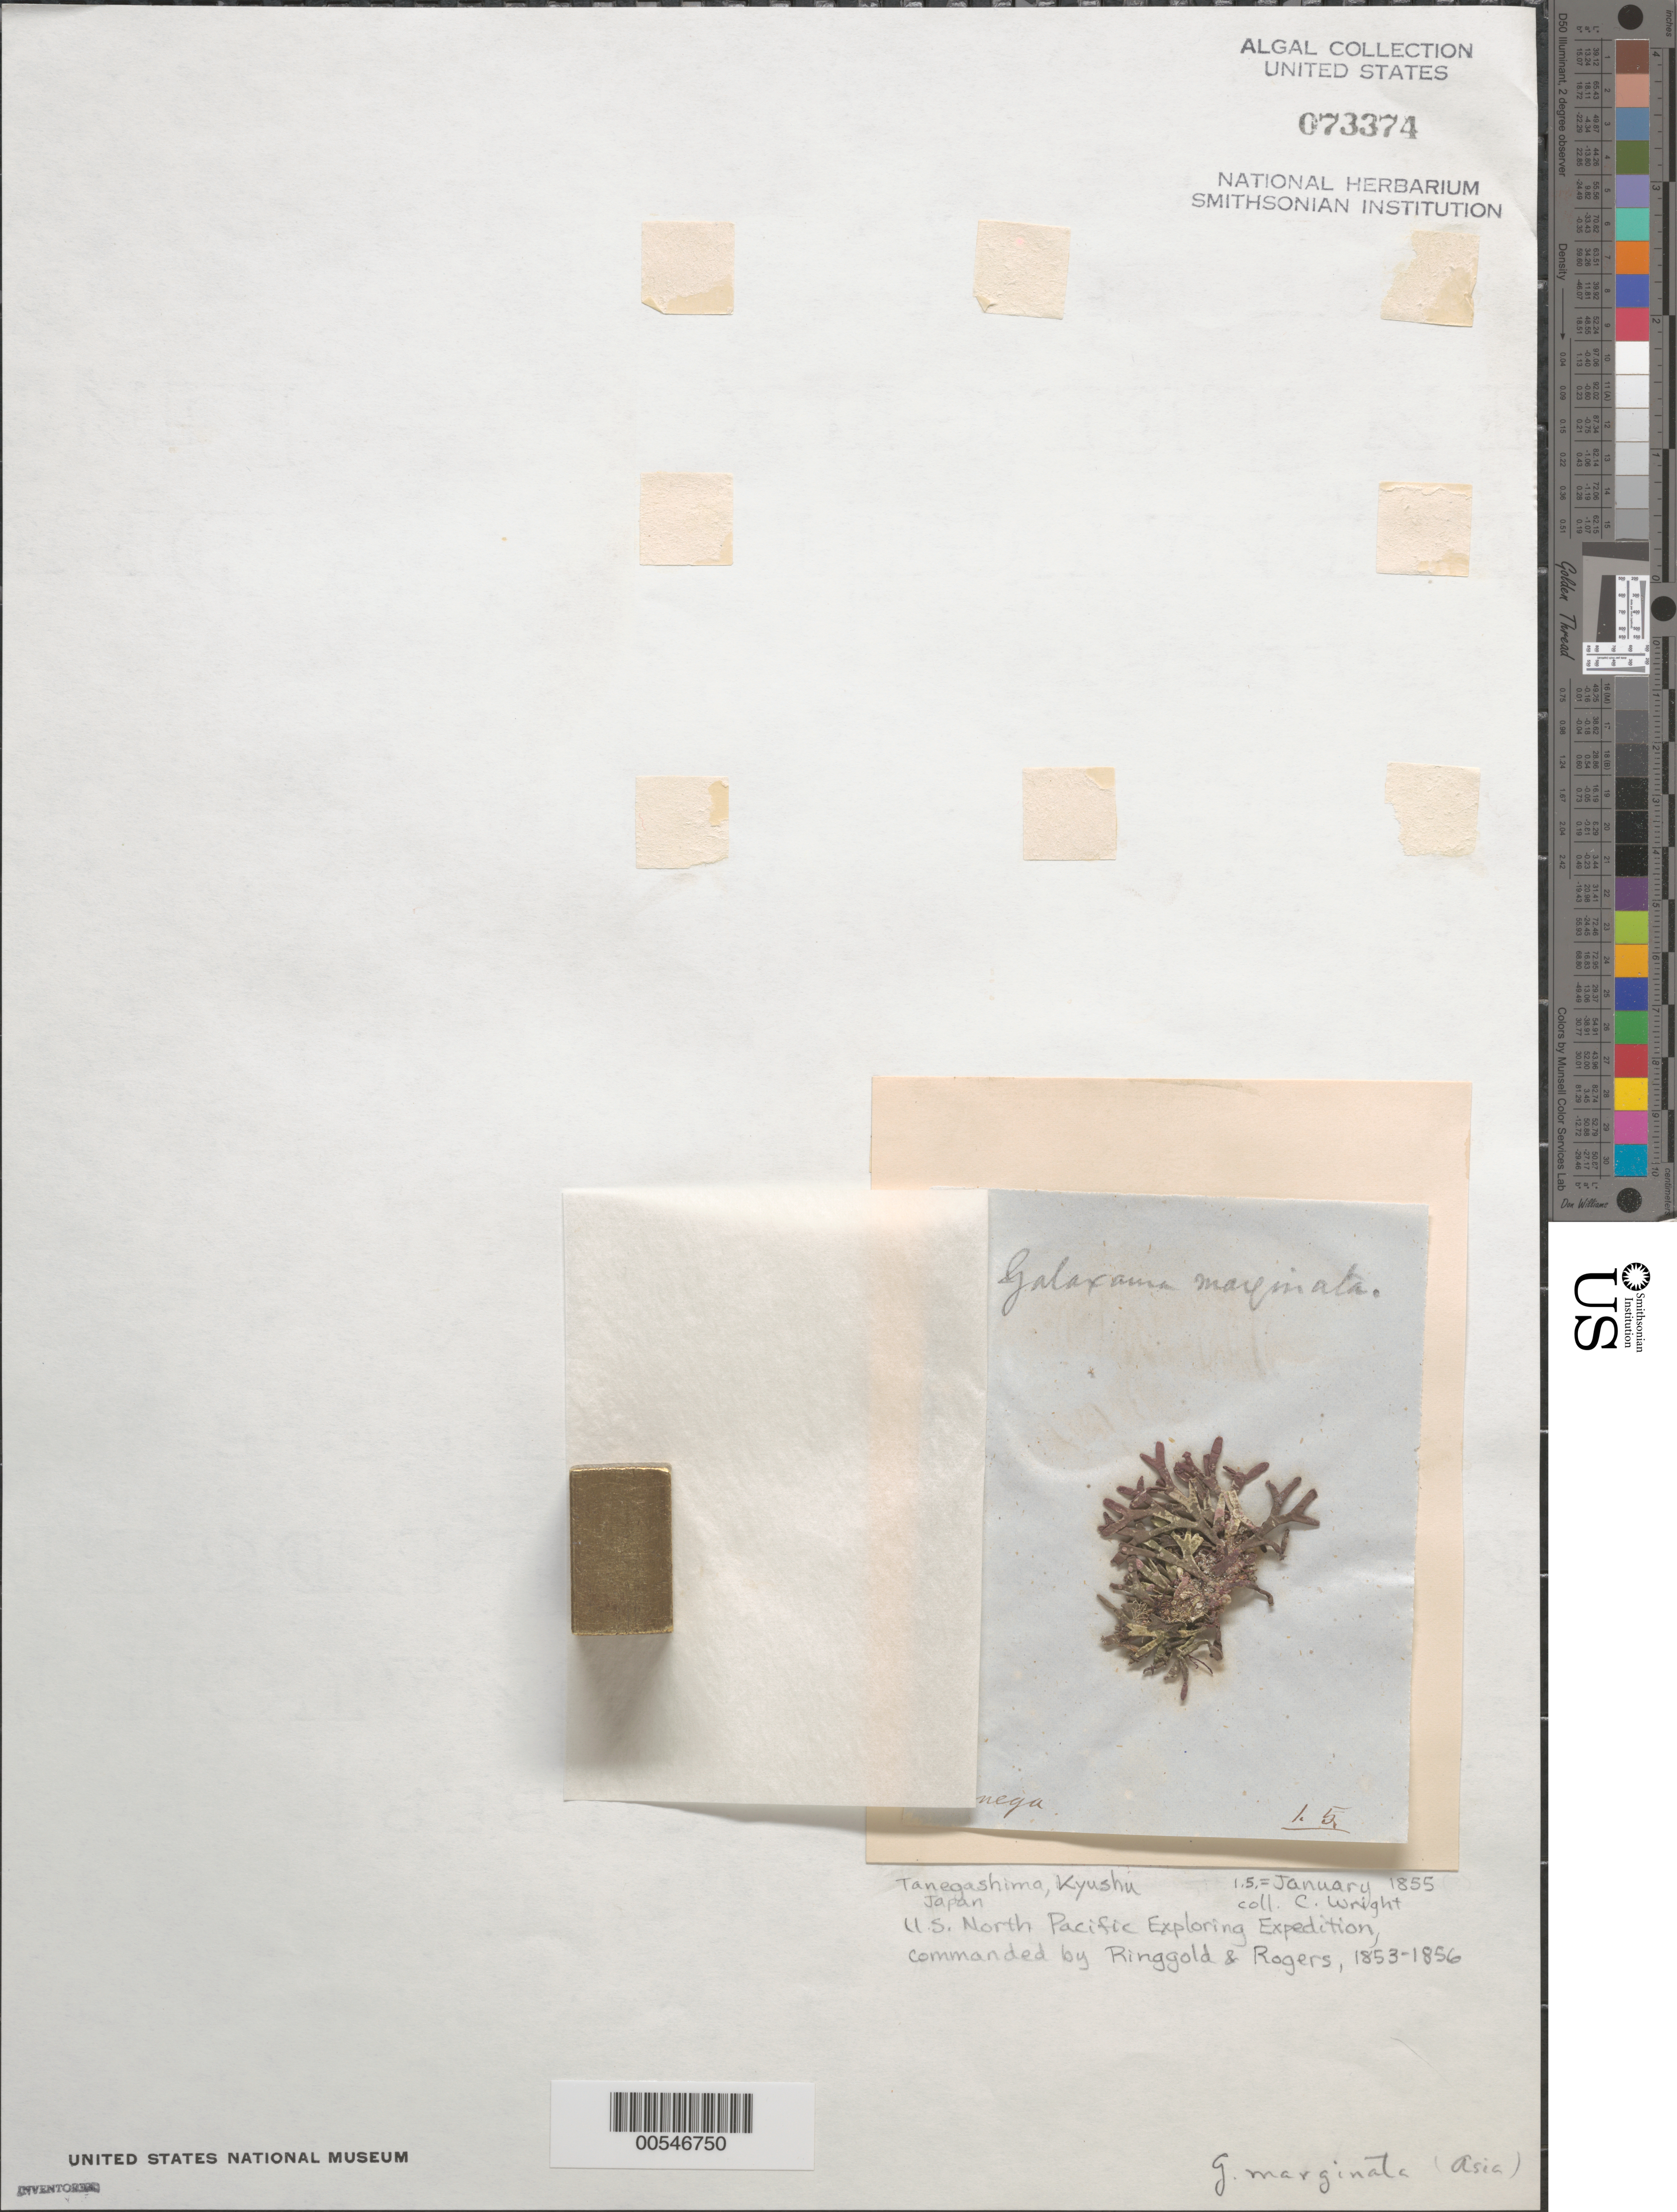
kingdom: Plantae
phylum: Rhodophyta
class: Florideophyceae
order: Nemaliales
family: Galaxauraceae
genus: Galaxaura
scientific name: Galaxaura marginata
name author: (J. Ellis & Sol.) J.V.Lamouroux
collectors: C. Wright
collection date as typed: Jan 1855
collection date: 1855-01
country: Japan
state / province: Kagosima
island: Tanegashima (Tanega)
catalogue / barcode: US 73374